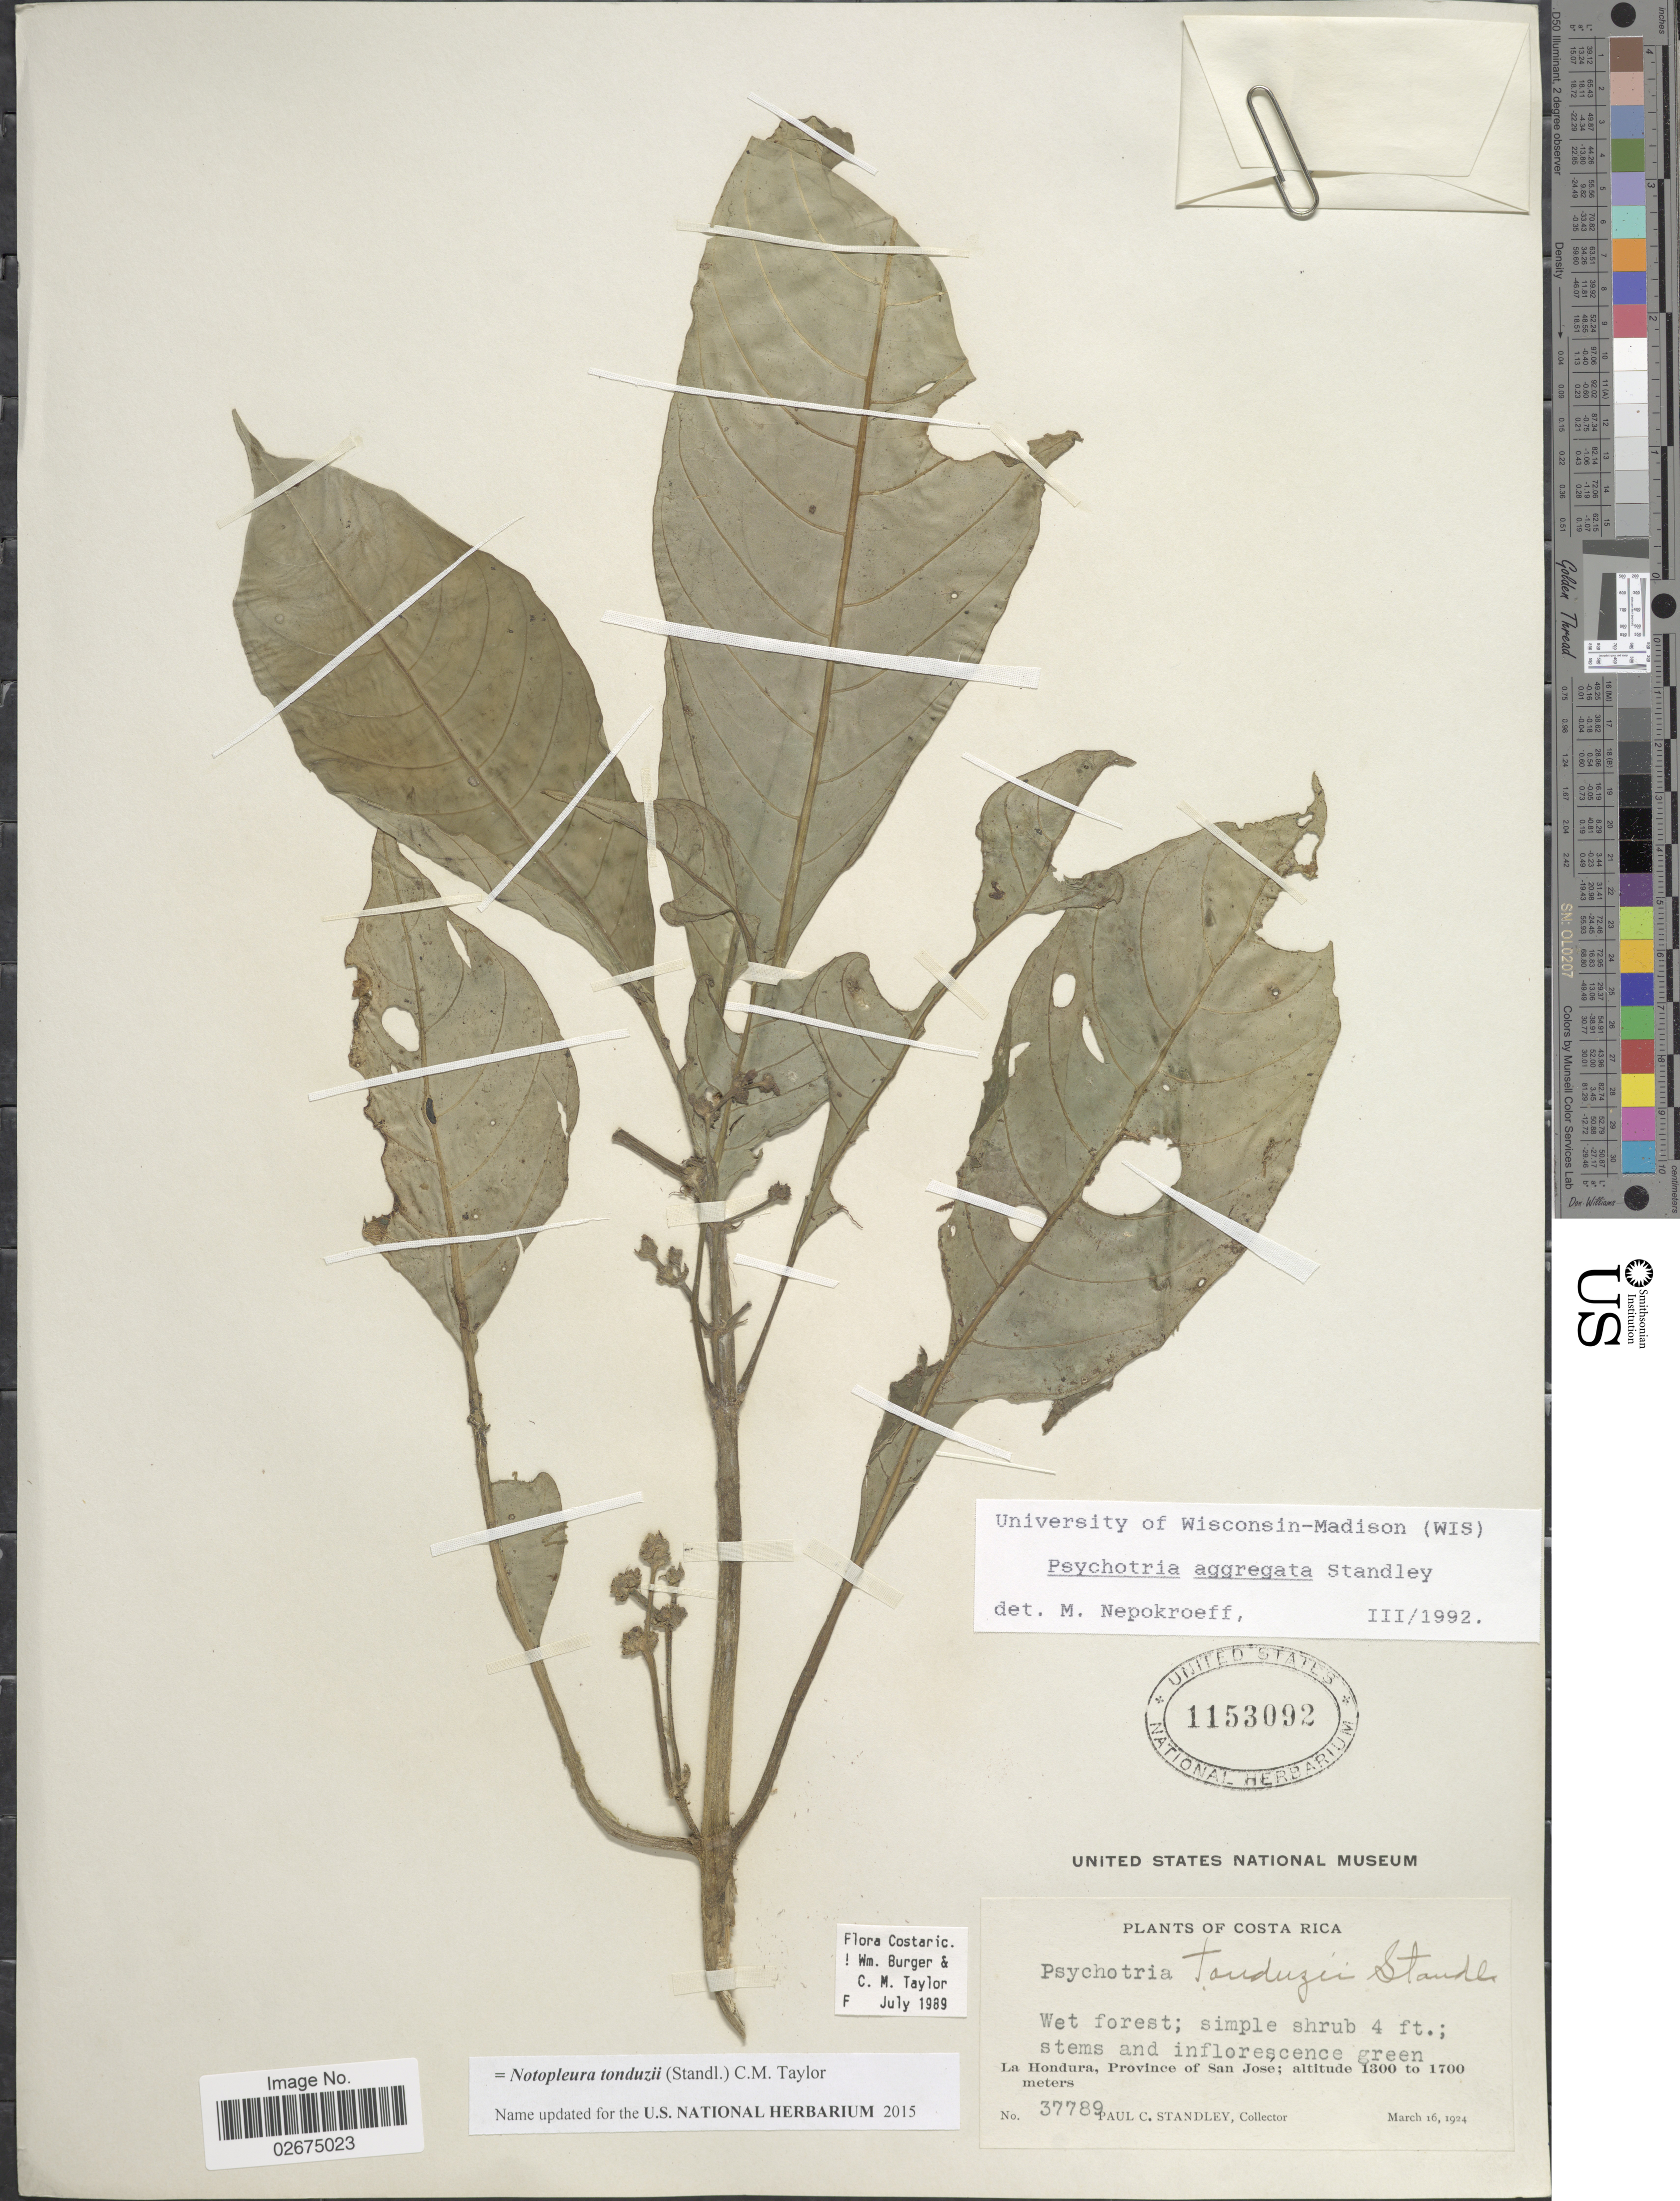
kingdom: Plantae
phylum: Tracheophyta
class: Magnoliopsida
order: Gentianales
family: Rubiaceae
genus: Notopleura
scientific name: Notopleura tonduzii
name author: (Standl.) C.M. Taylor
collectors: P. C. Standley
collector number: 37789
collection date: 1924-03-16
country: Costa Rica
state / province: San José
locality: La Hondura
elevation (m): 1300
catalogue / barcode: US 1153092